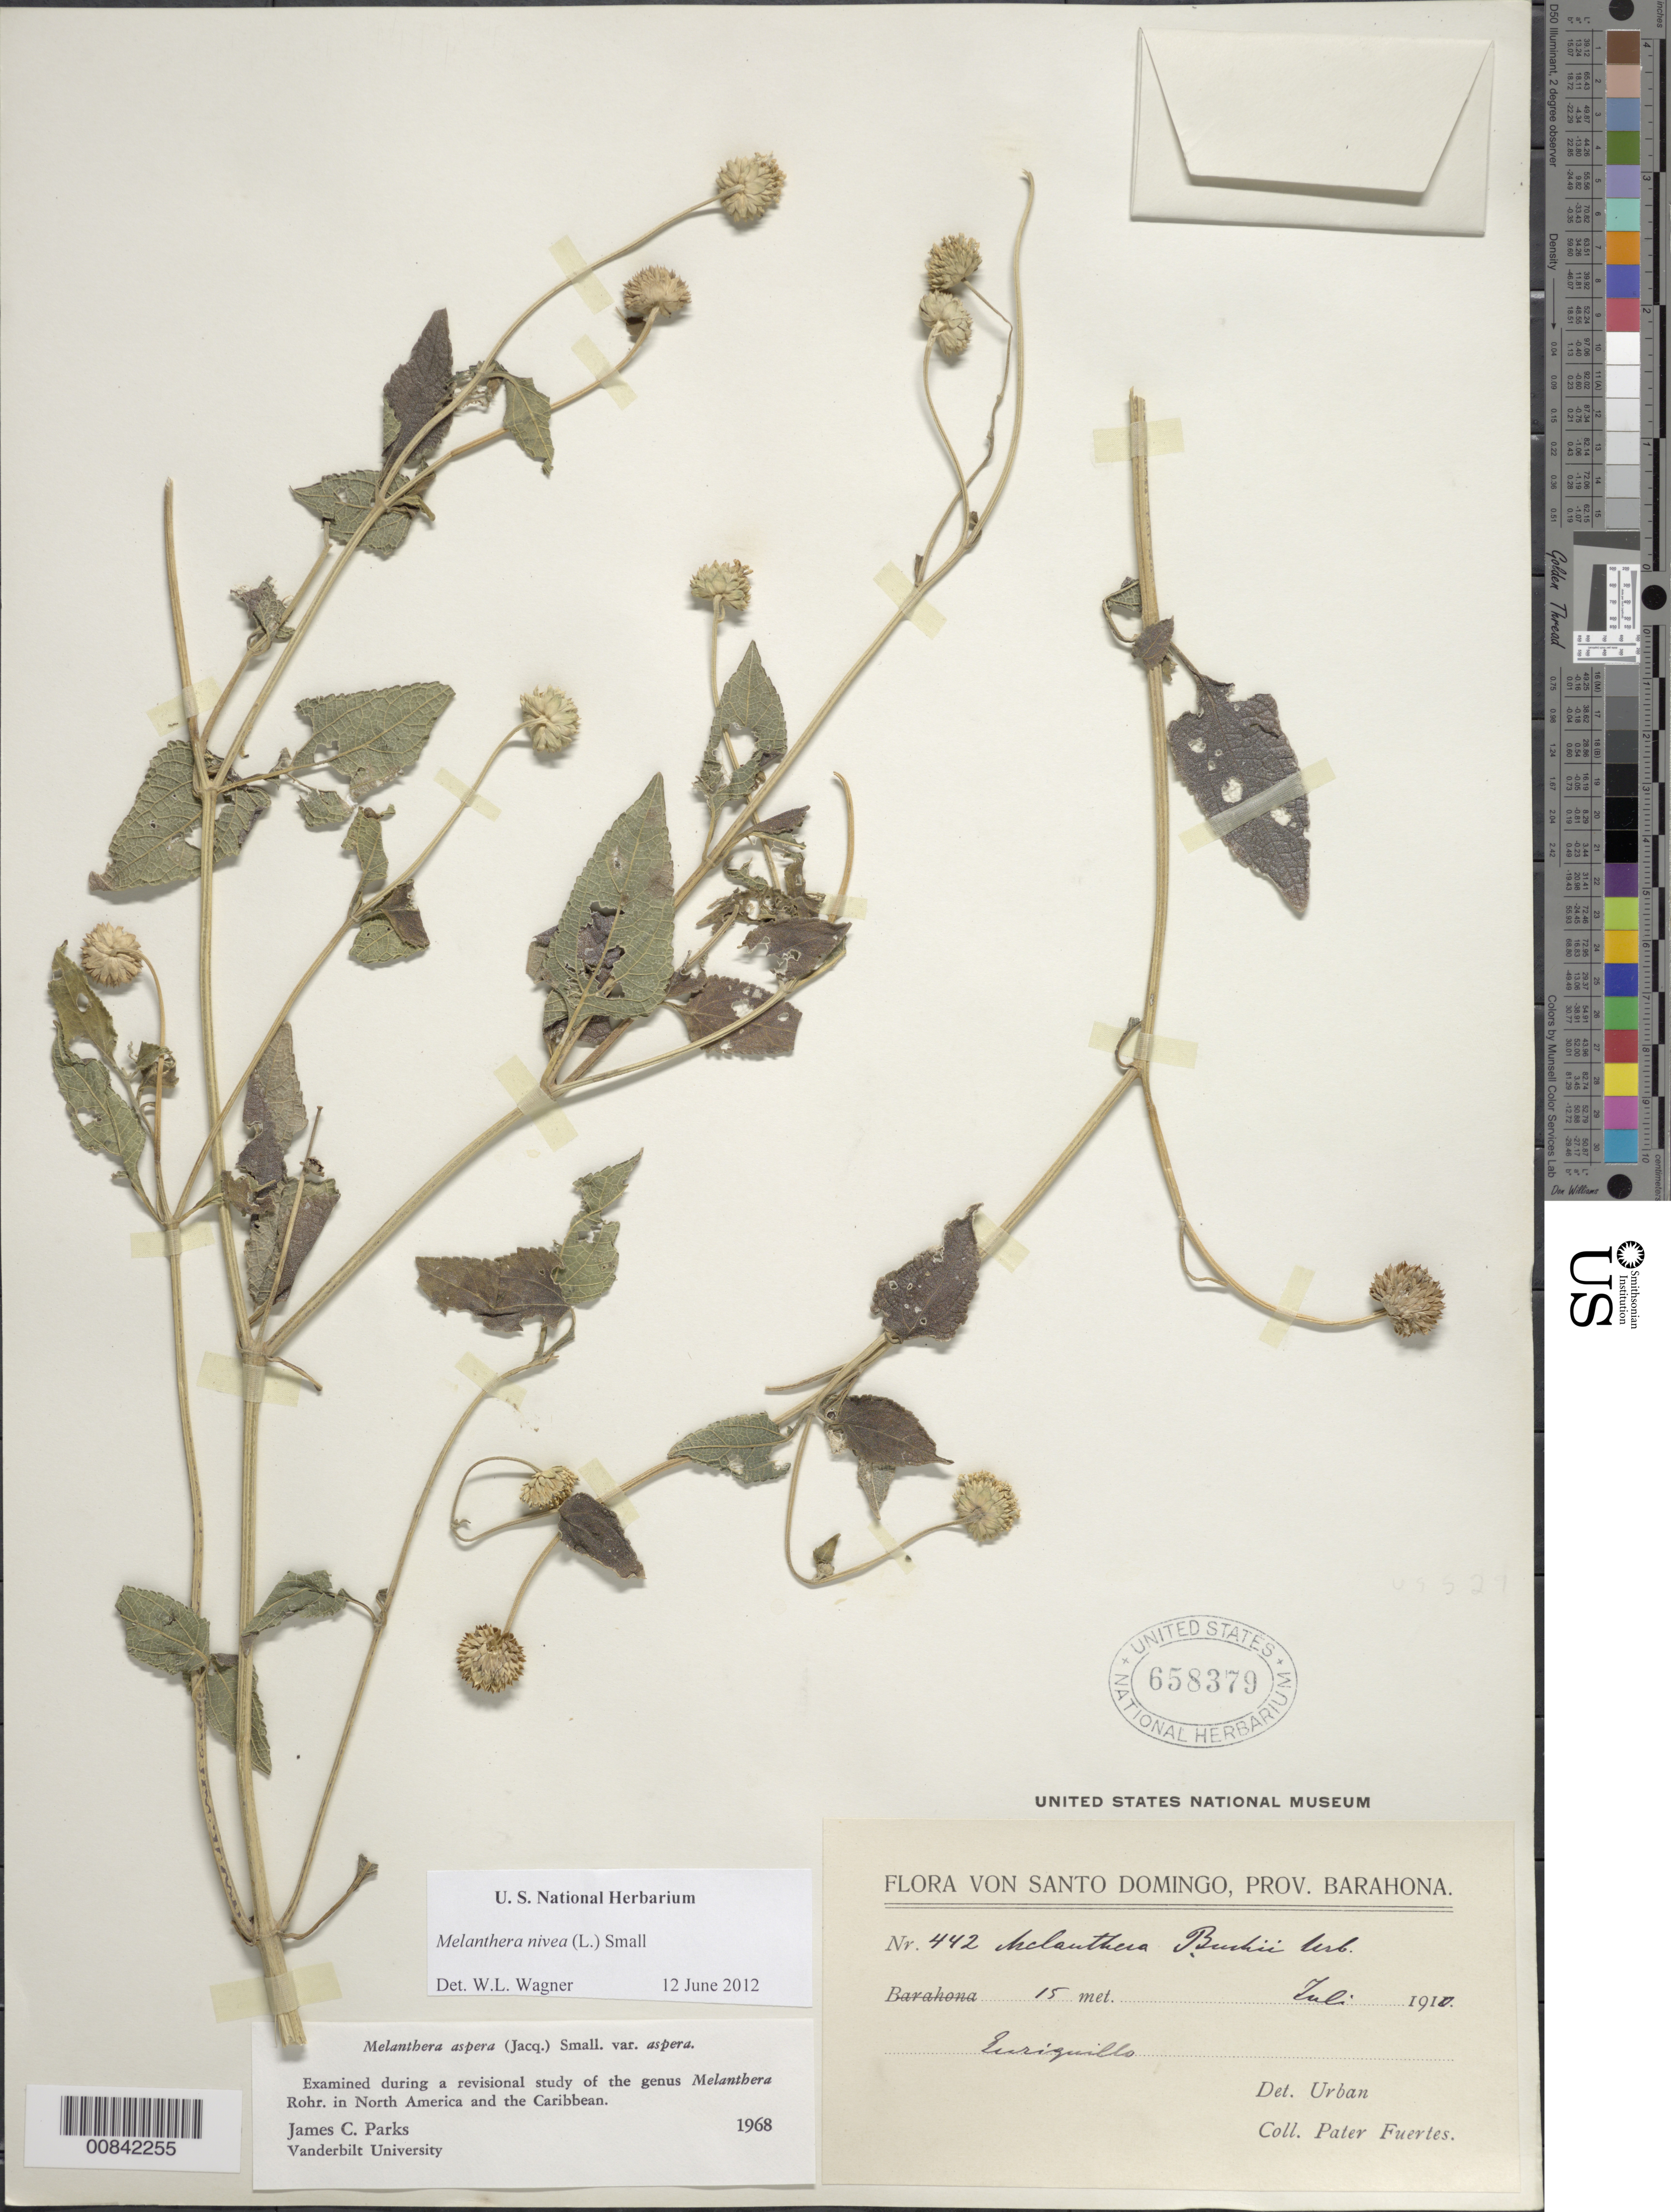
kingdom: Plantae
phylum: Tracheophyta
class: Magnoliopsida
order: Asterales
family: Asteraceae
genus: Melanthera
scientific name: Melanthera nivea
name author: (L.) Small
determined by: Parks, J. C.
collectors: M. D. Fuertes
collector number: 442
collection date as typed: Jul 1910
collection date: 1910-07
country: Dominican Republic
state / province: Barahona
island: Hispaniola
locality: Enriquillo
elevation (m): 15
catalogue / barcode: US 658379